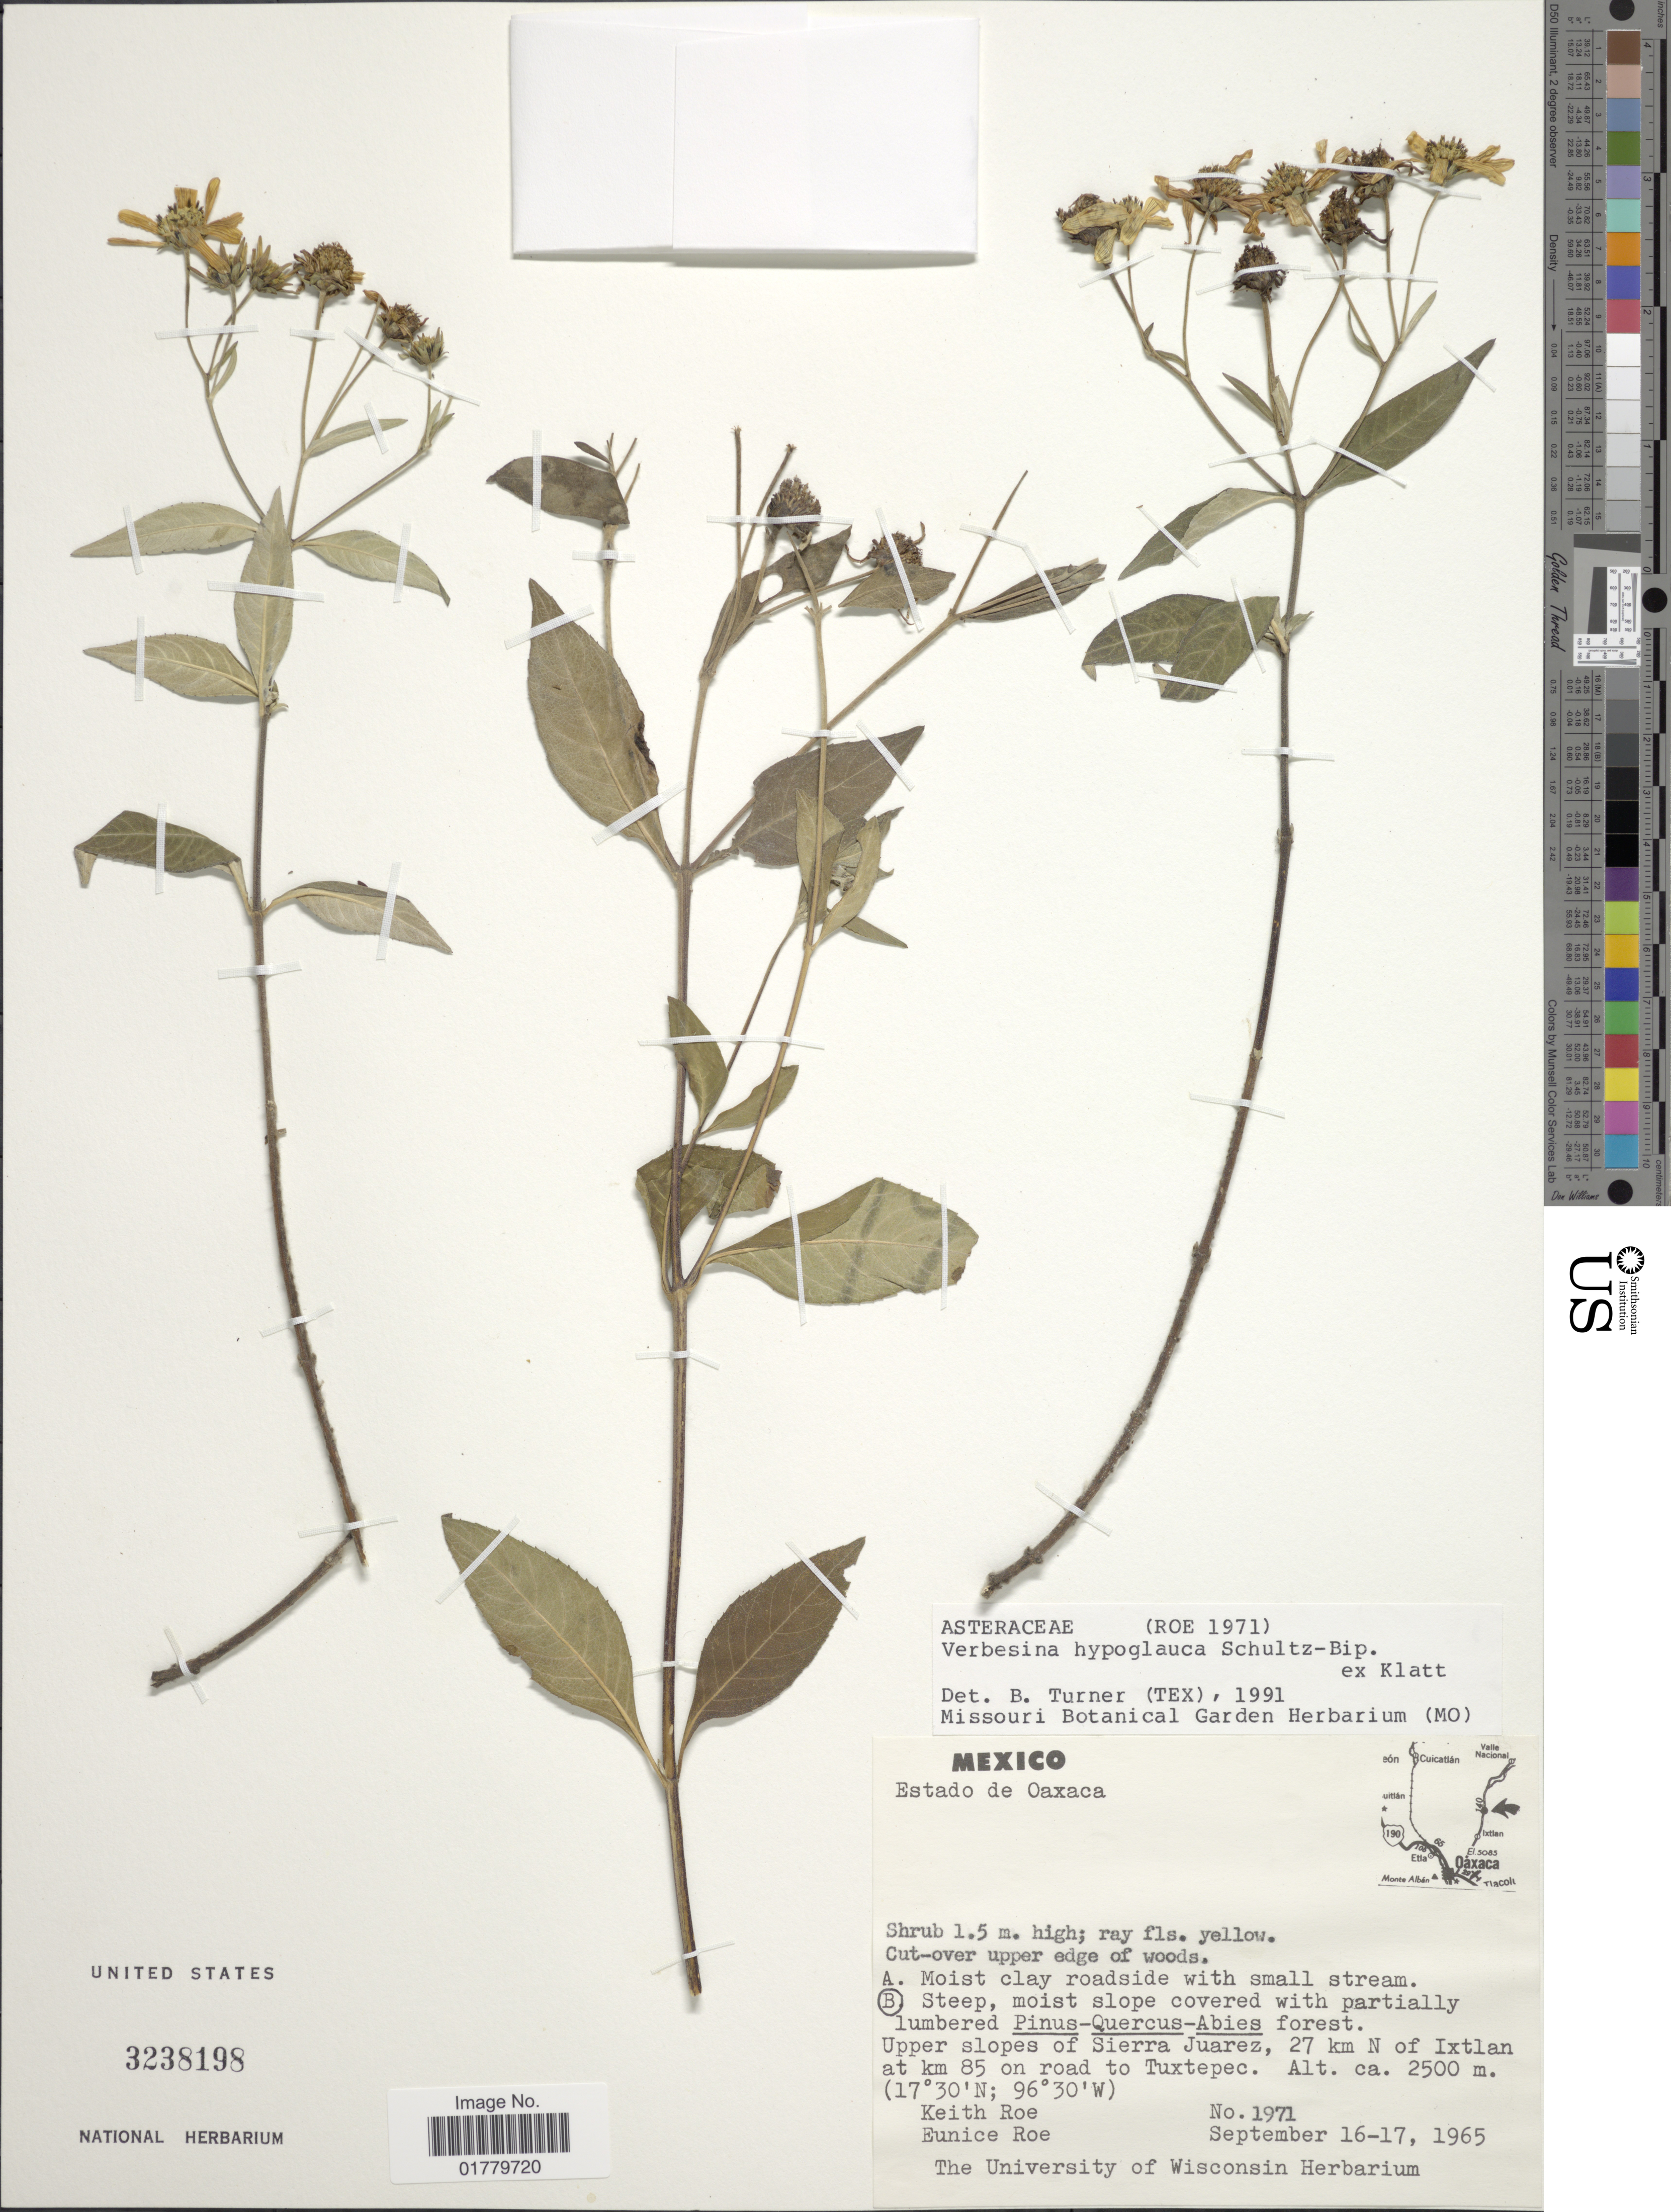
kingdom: Plantae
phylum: Tracheophyta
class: Magnoliopsida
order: Asterales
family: Asteraceae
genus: Verbesina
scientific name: Verbesina hypoglauca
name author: Sch. Bip. ex Klatt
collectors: K. E. Roe & E. Roe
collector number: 1971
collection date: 1965-09-16/1965-09-17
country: Mexico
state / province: Oaxaca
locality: Estado de Oaxaca. Upper slopes of Sierra Juarez, 27 km N of Ixtlan at km 85 on road to Tuxtepec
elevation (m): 2500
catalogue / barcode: US 3238198